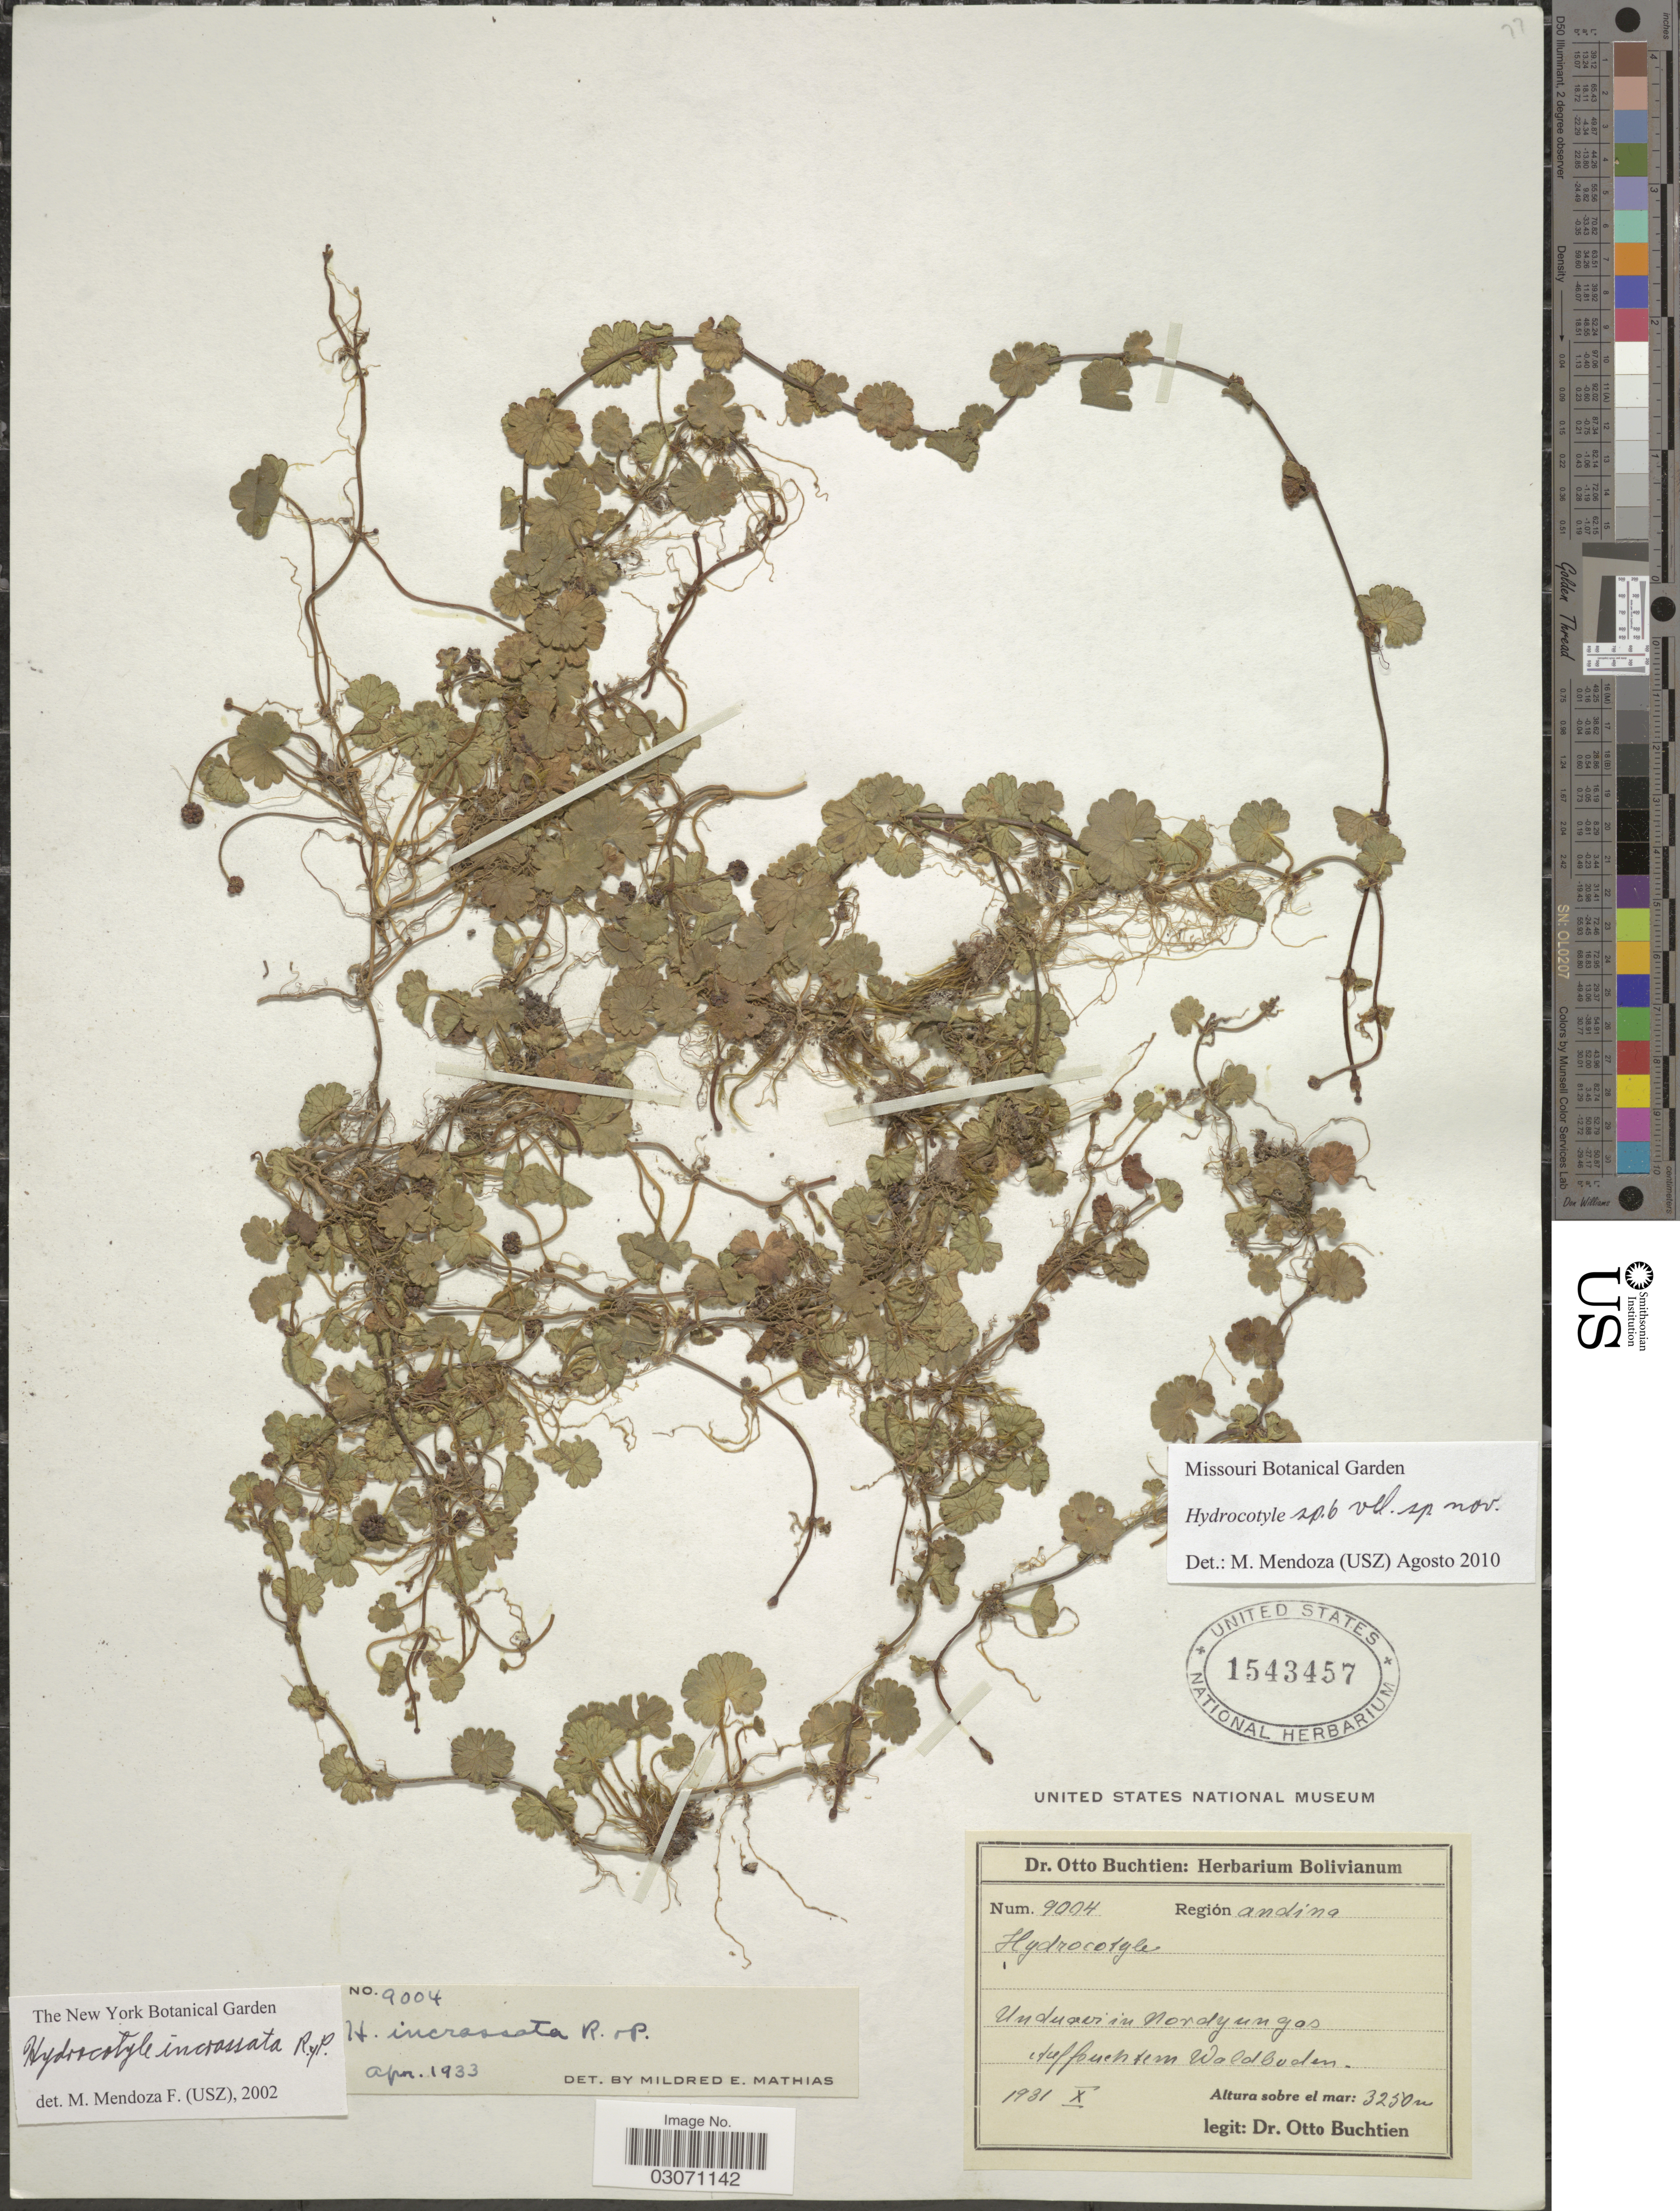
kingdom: Plantae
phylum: Tracheophyta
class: Magnoliopsida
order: Apiales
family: Araliaceae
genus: Hydrocotyle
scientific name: Hydrocotyle sp.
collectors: O. Buchtien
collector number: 9004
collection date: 1931-10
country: Bolivia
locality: Unduavi in Nordyungas, Región Andina.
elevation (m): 3250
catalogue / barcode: US 1543457